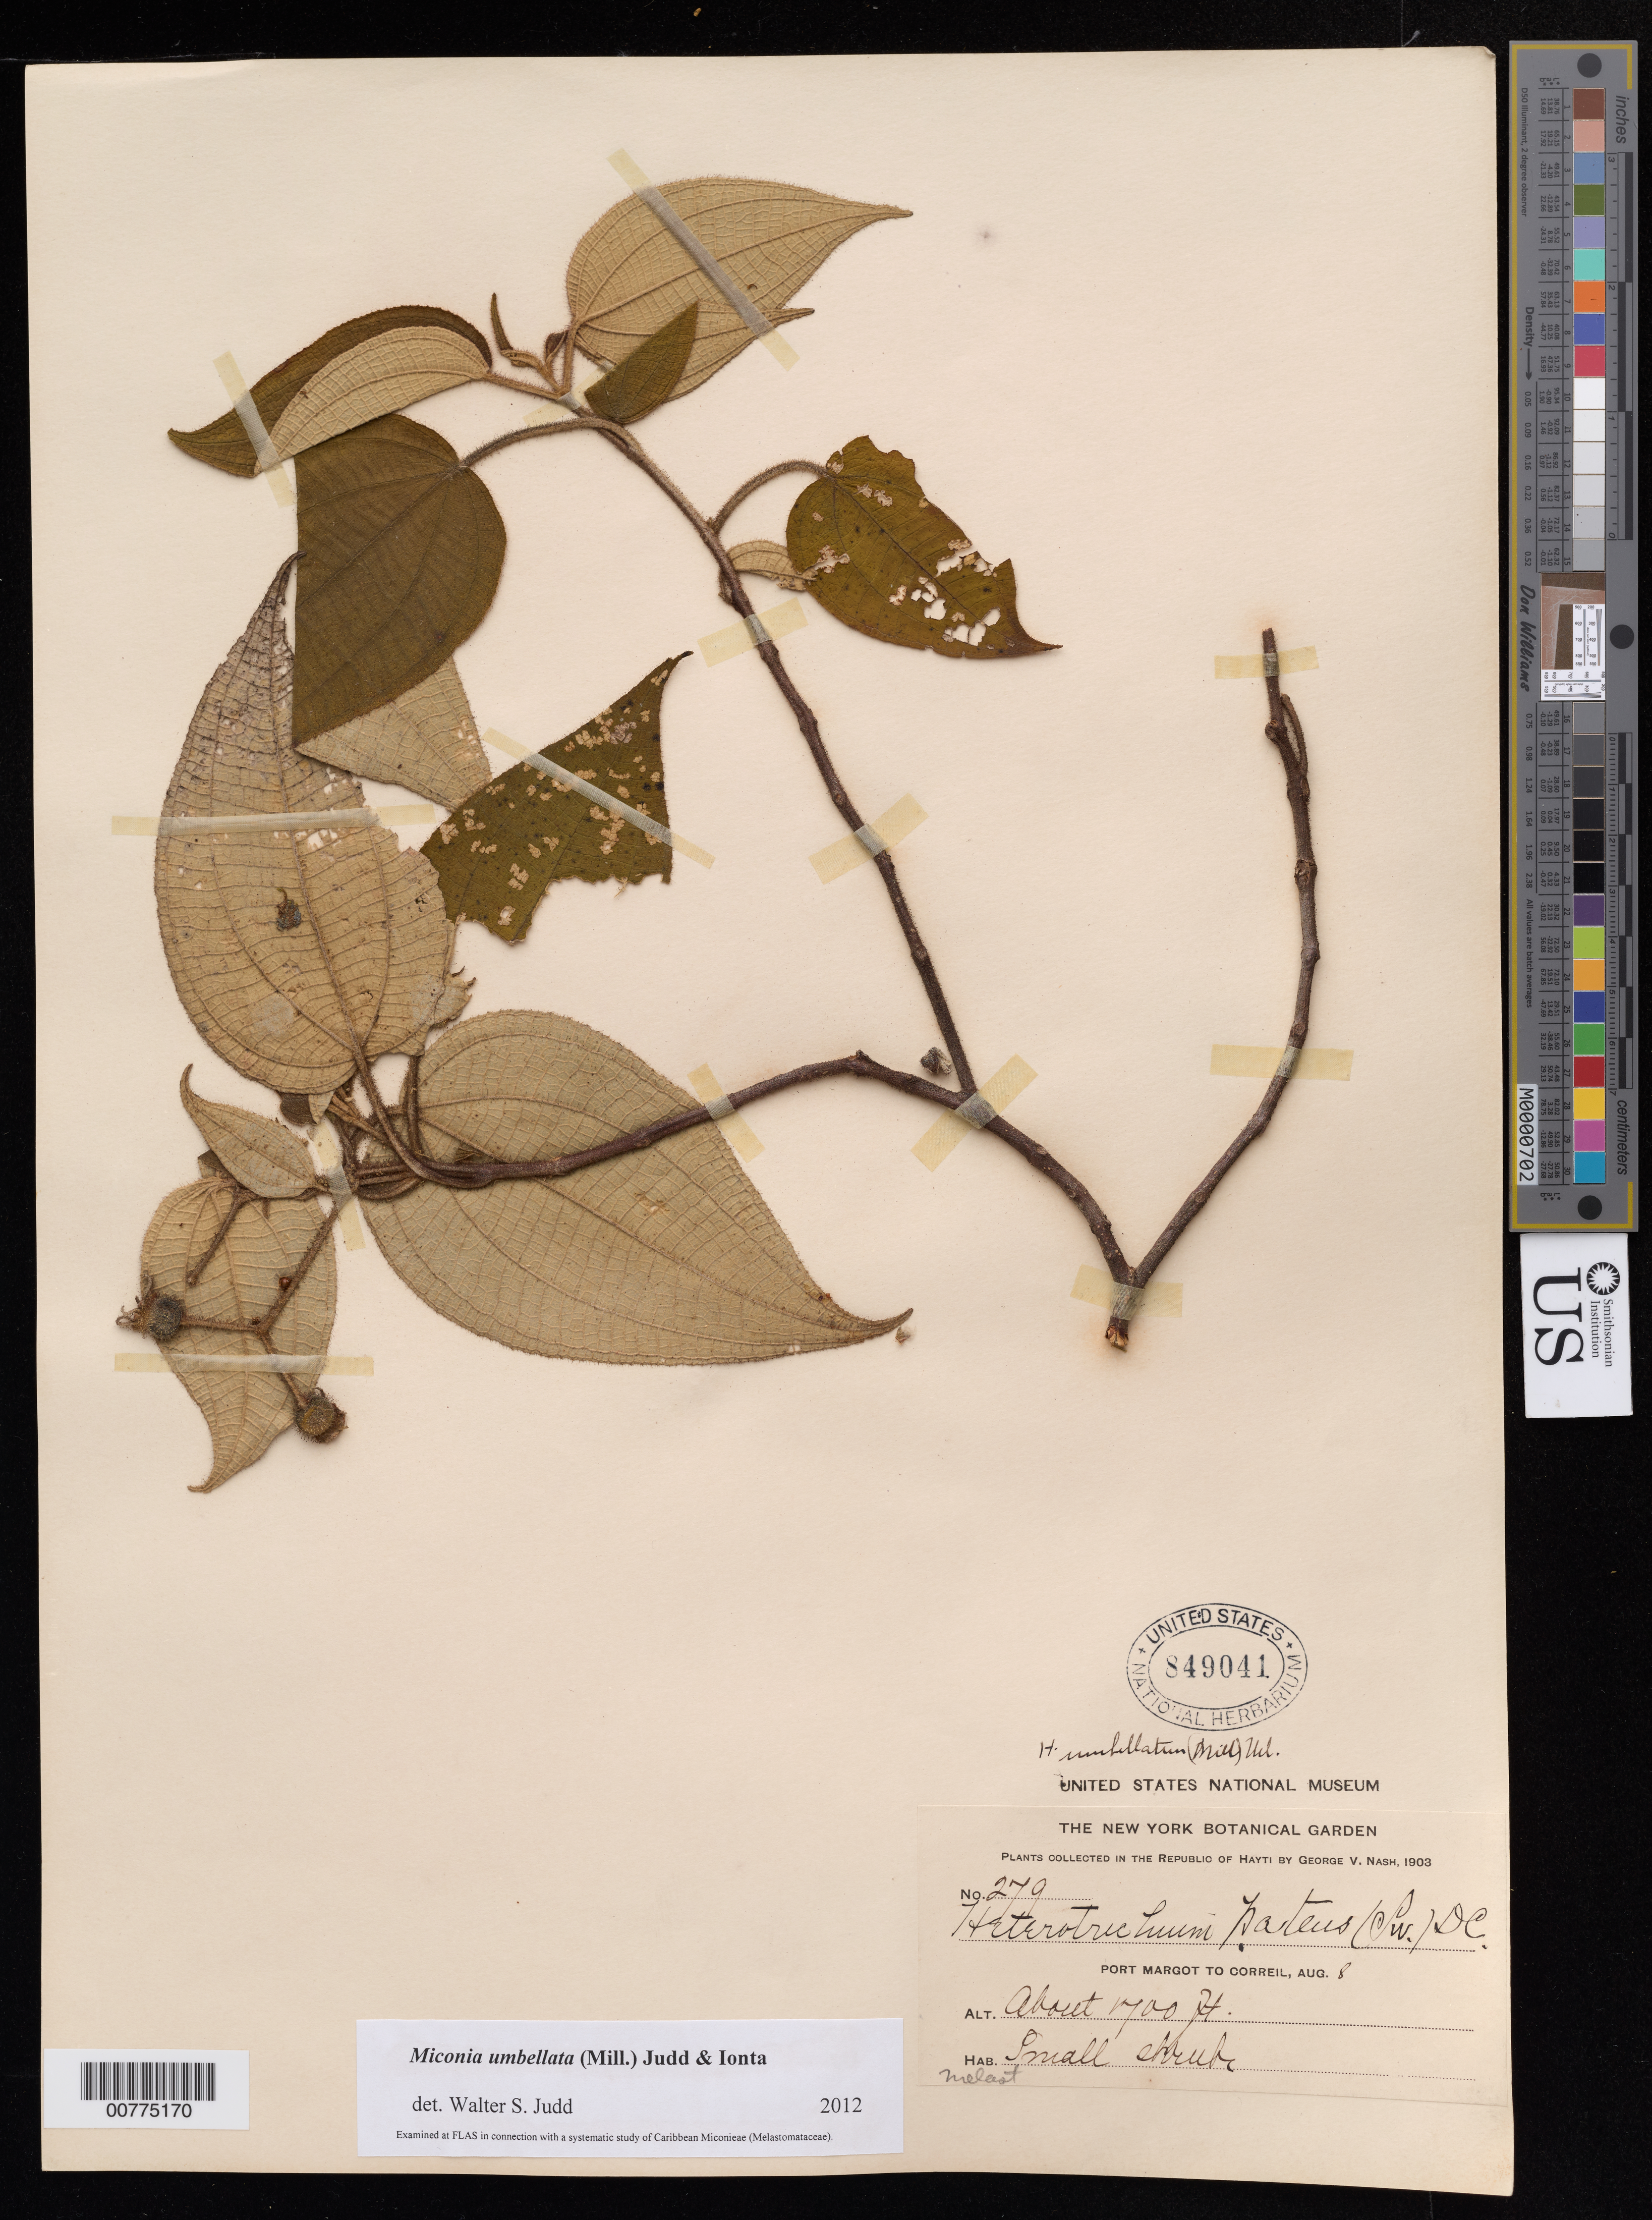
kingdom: Plantae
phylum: Tracheophyta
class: Magnoliopsida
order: Myrtales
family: Melastomataceae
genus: Miconia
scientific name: Miconia umbellata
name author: (Mill.) Judd & Ionta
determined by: Judd, Walter S.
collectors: G. V. Nash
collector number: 279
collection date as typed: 08 Aug 1903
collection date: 1903-08-08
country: Haiti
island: Hispaniola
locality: Port Margot to Correil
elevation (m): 518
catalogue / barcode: US 849041